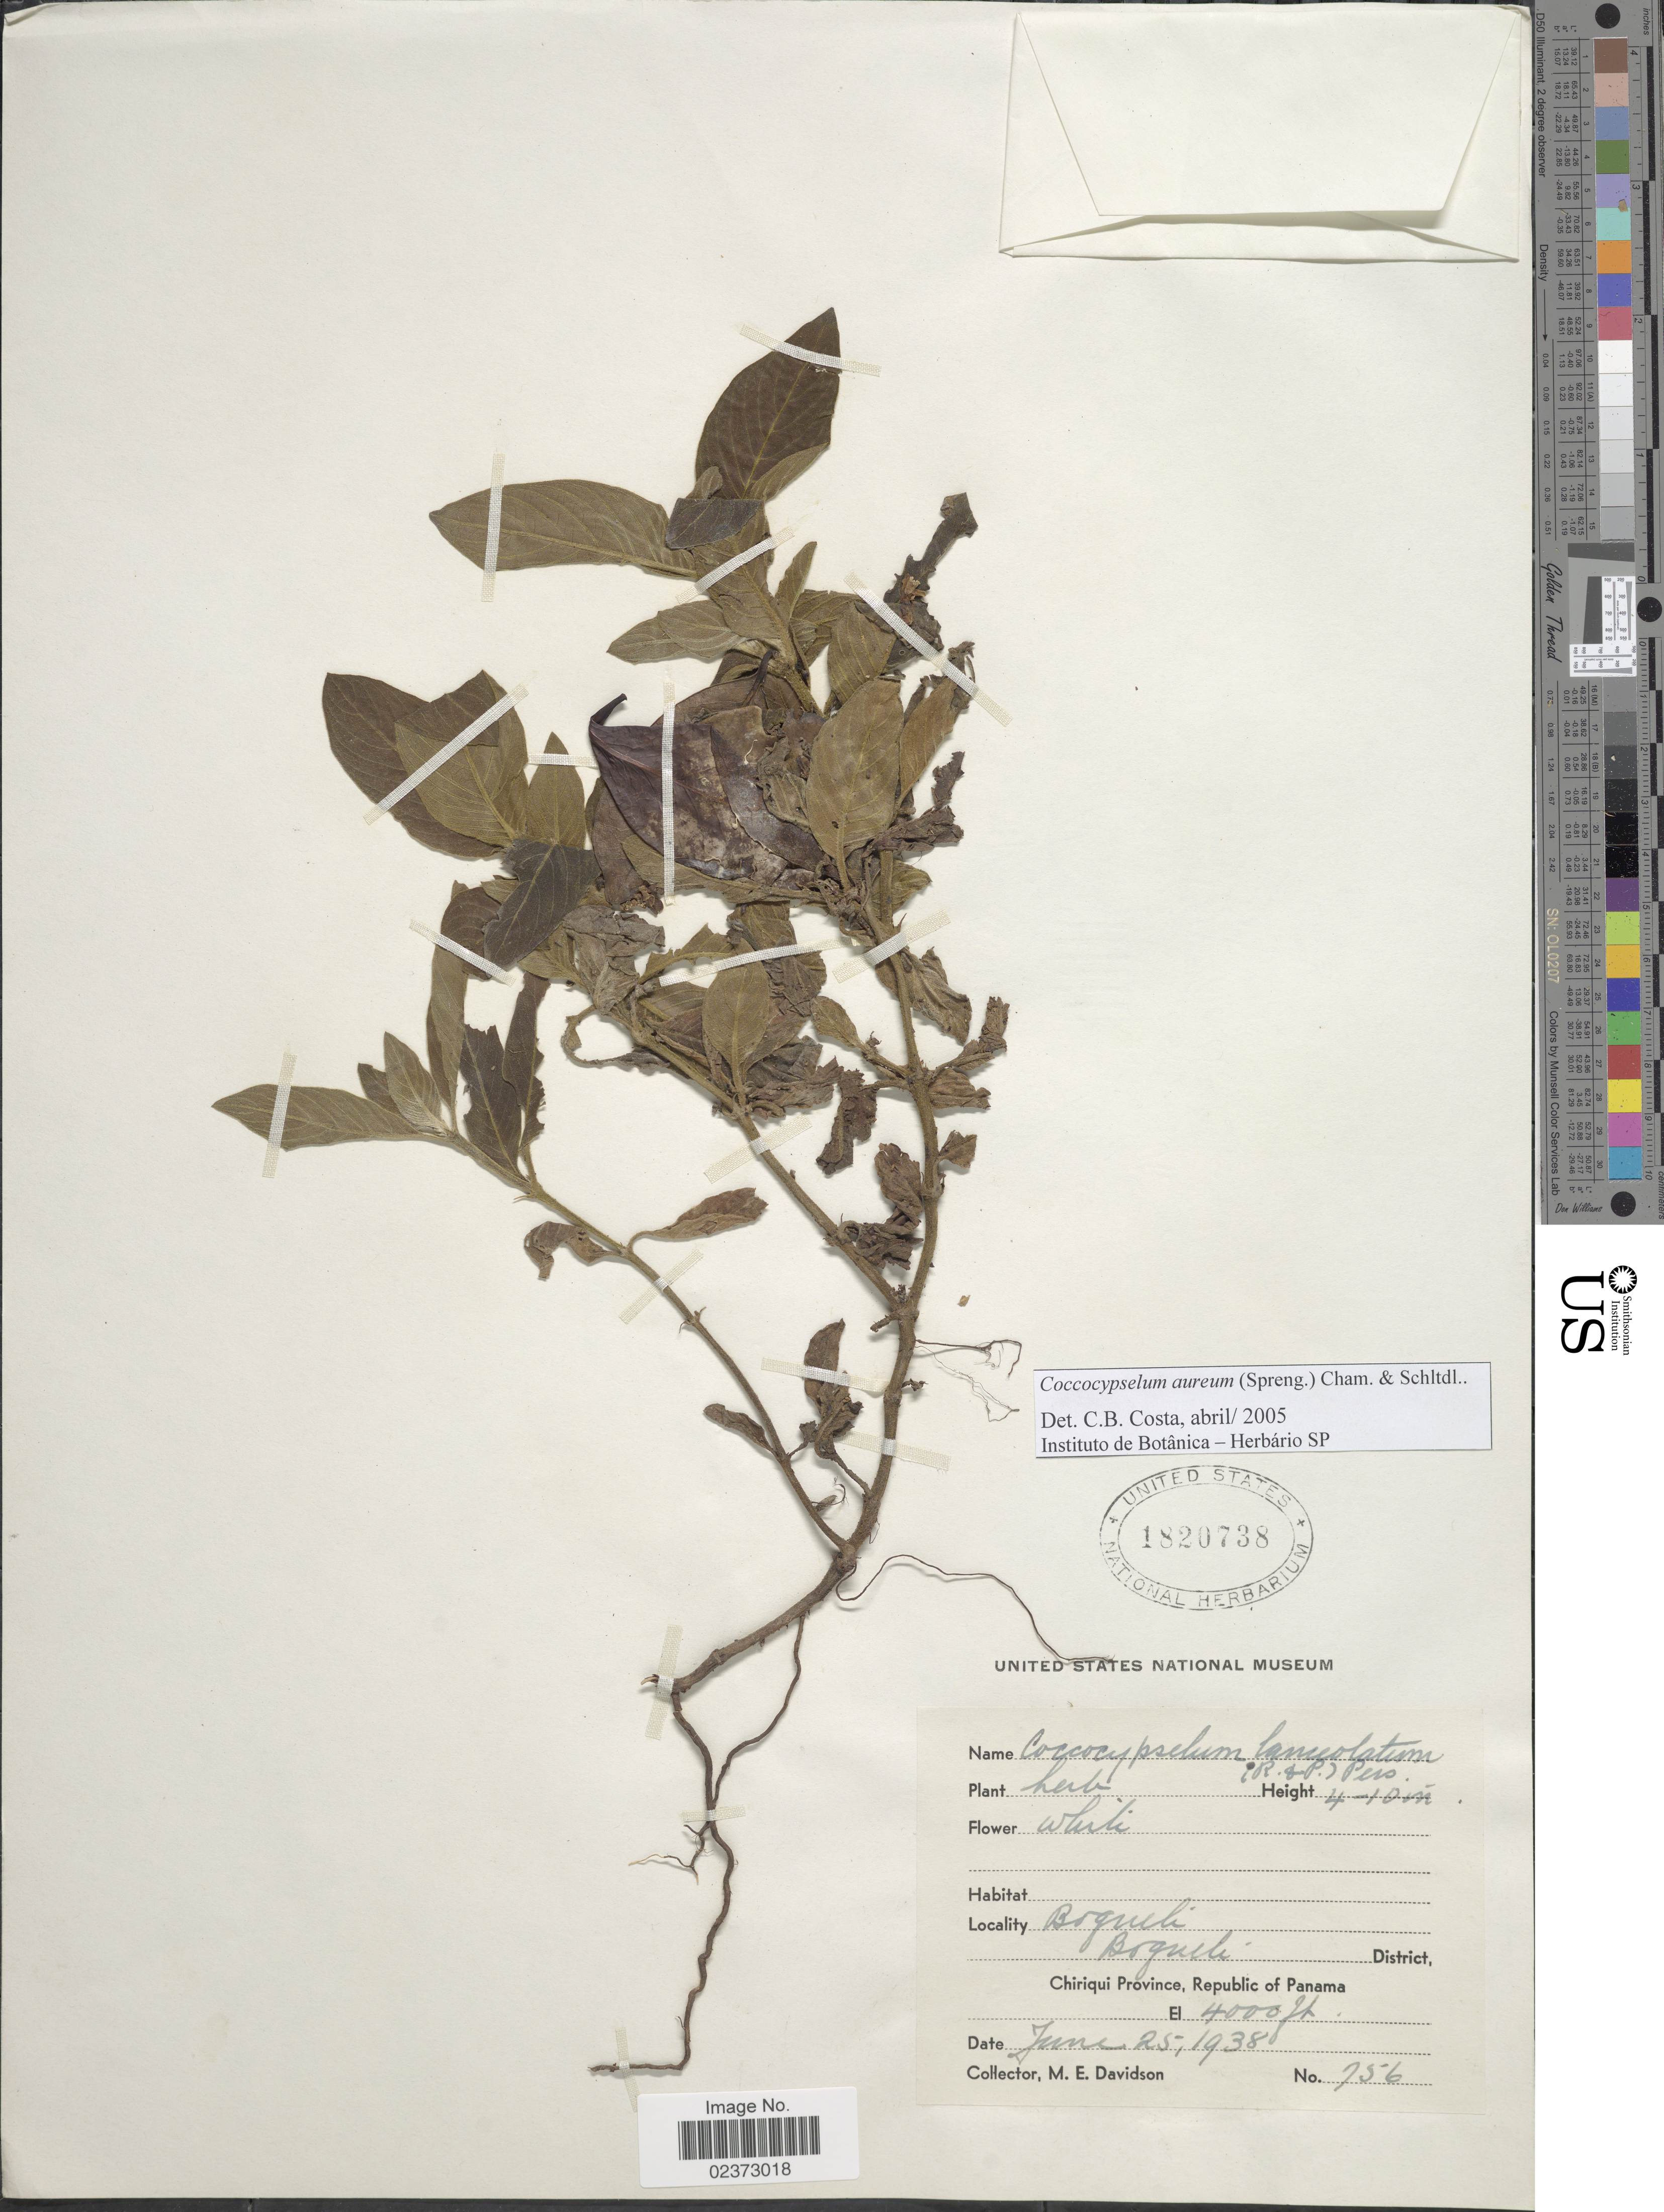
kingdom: Plantae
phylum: Tracheophyta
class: Magnoliopsida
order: Gentianales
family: Rubiaceae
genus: Coccocypselum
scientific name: Coccocypselum aureum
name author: (Spreng.) Cham. & Schltdl.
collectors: M. E. Davidson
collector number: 756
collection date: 1938-06-25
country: Panama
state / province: Chiriqui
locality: Boguete, Boguete District, Chiriqui Province, Republic of Panama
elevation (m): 1219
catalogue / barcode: US 1820738